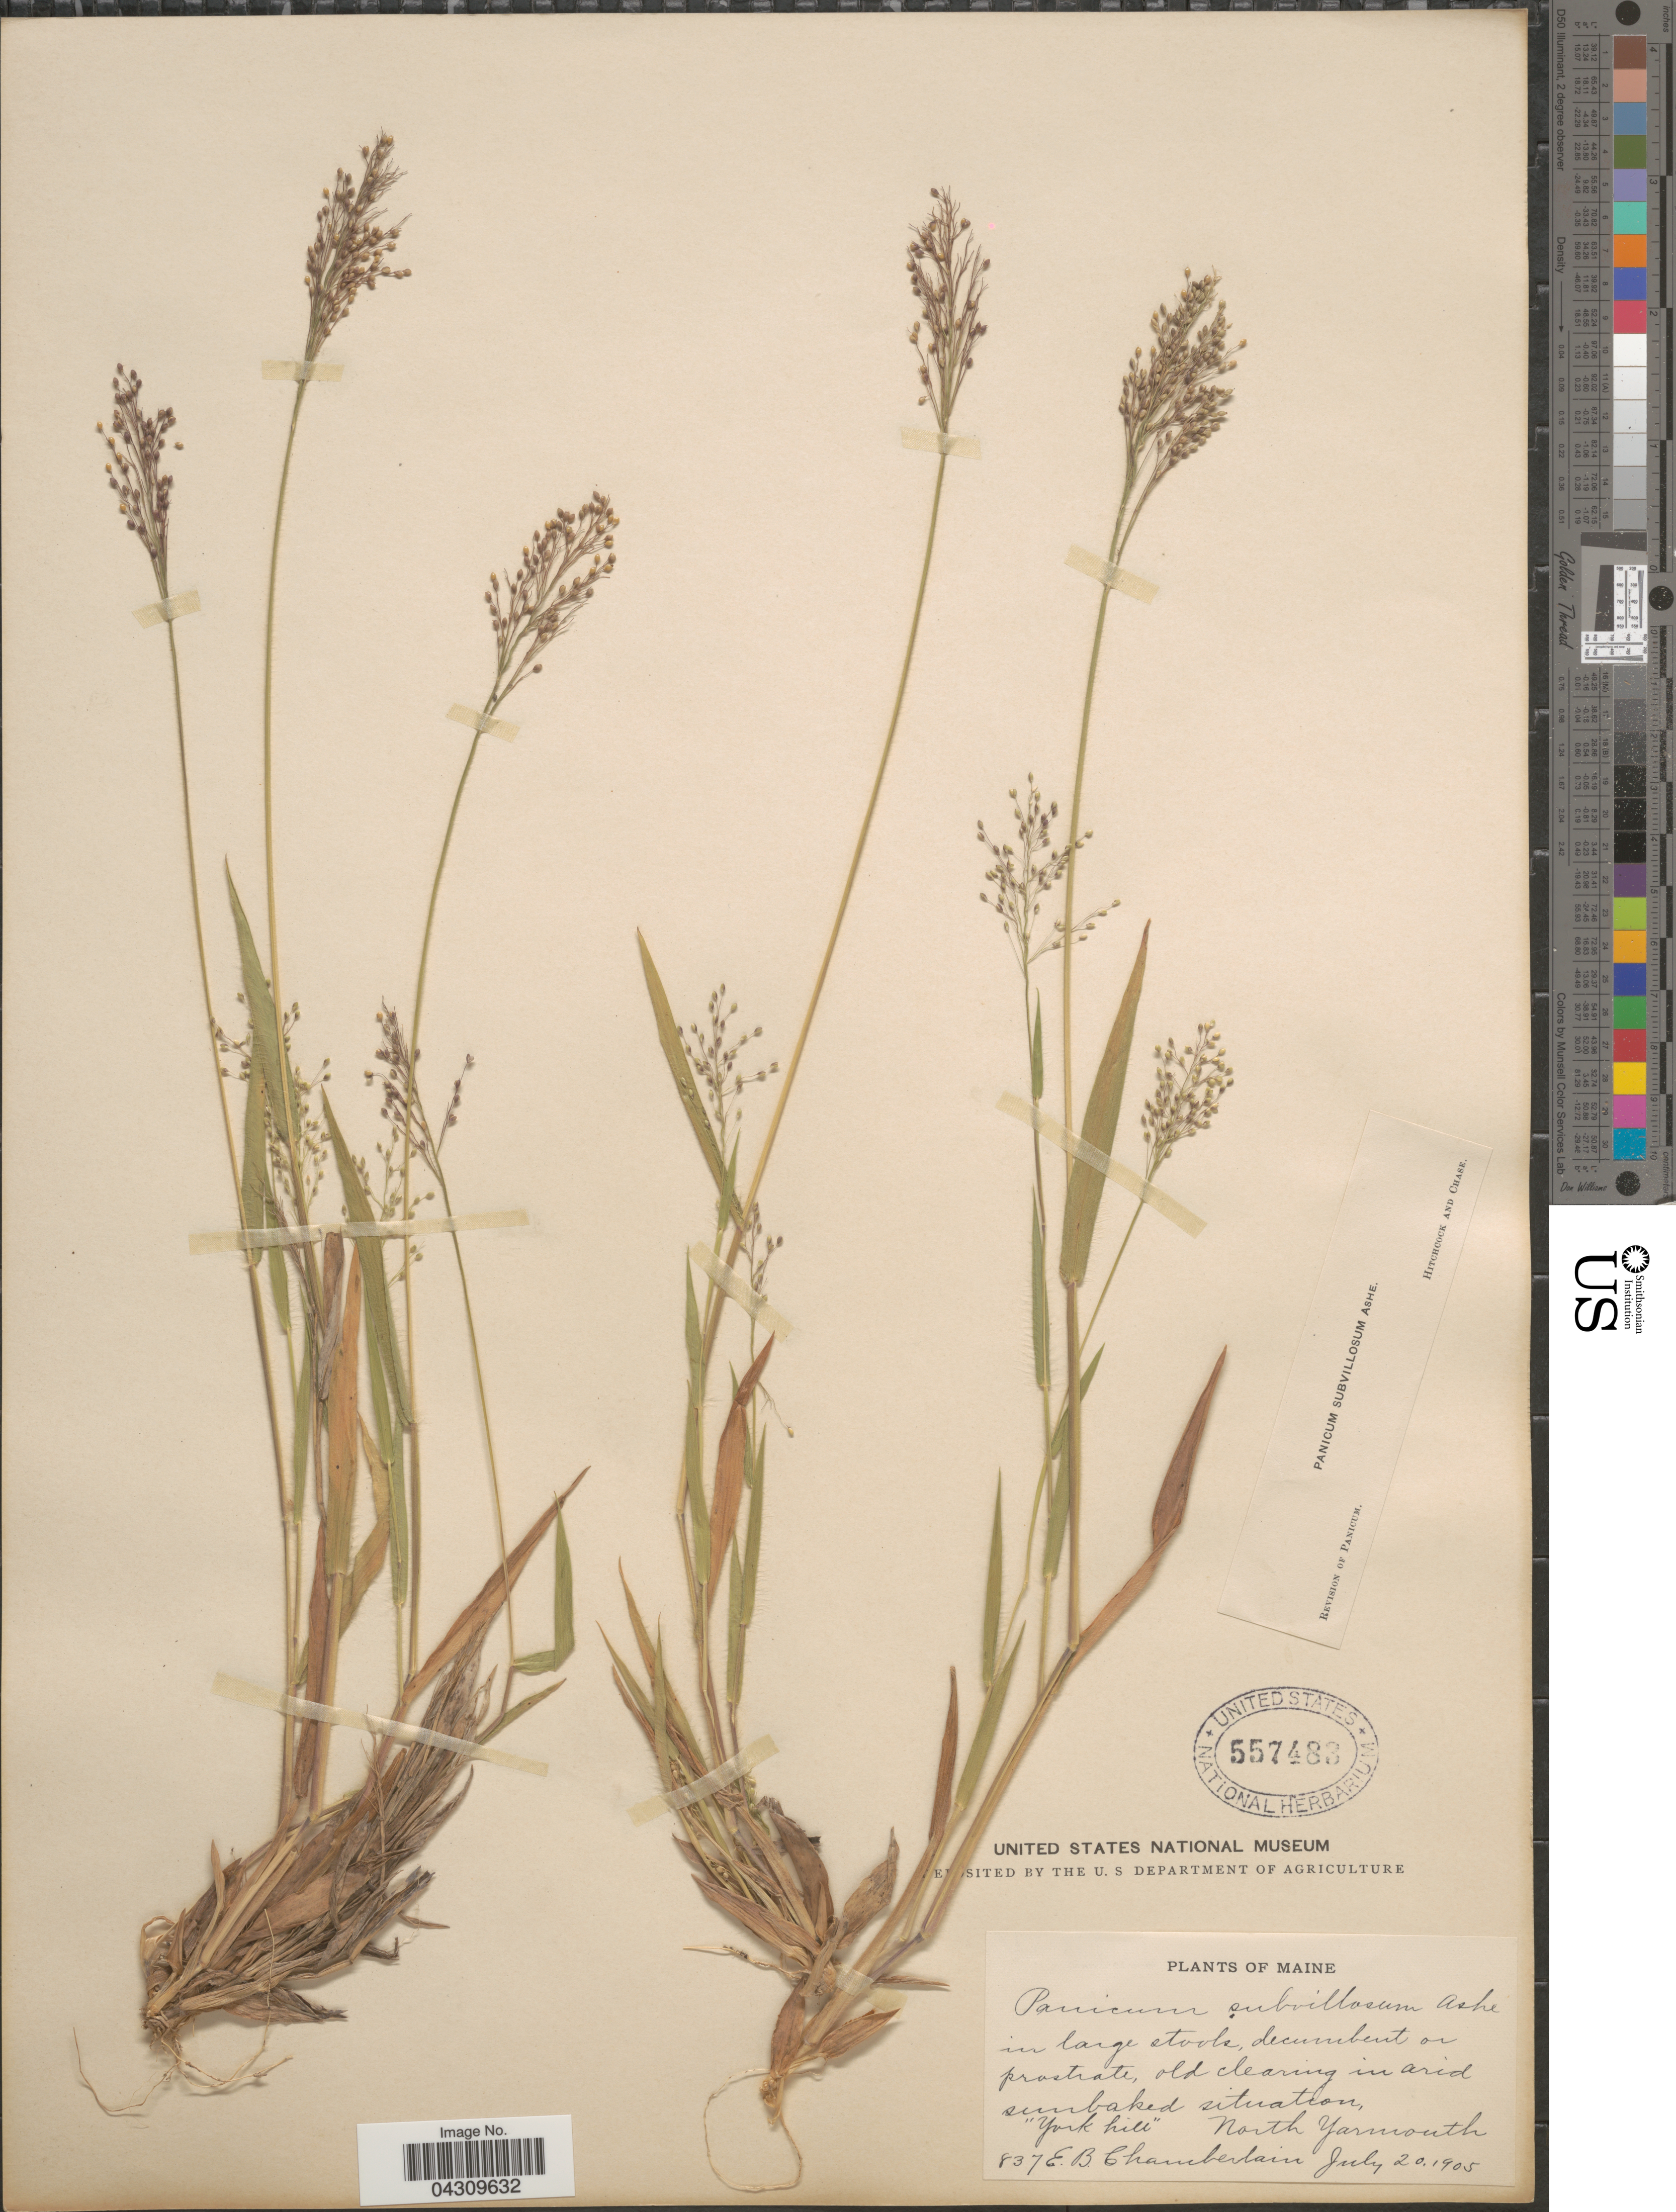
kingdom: Plantae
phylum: Tracheophyta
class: Liliopsida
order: Poales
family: Poaceae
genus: Dichanthelium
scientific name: Dichanthelium acuminatum var. acuminatum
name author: (Sw.) Gould & C.A. Clark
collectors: E. Chamberlain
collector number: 837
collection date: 1905-07-20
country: United States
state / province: Maine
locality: York hill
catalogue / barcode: US 557488